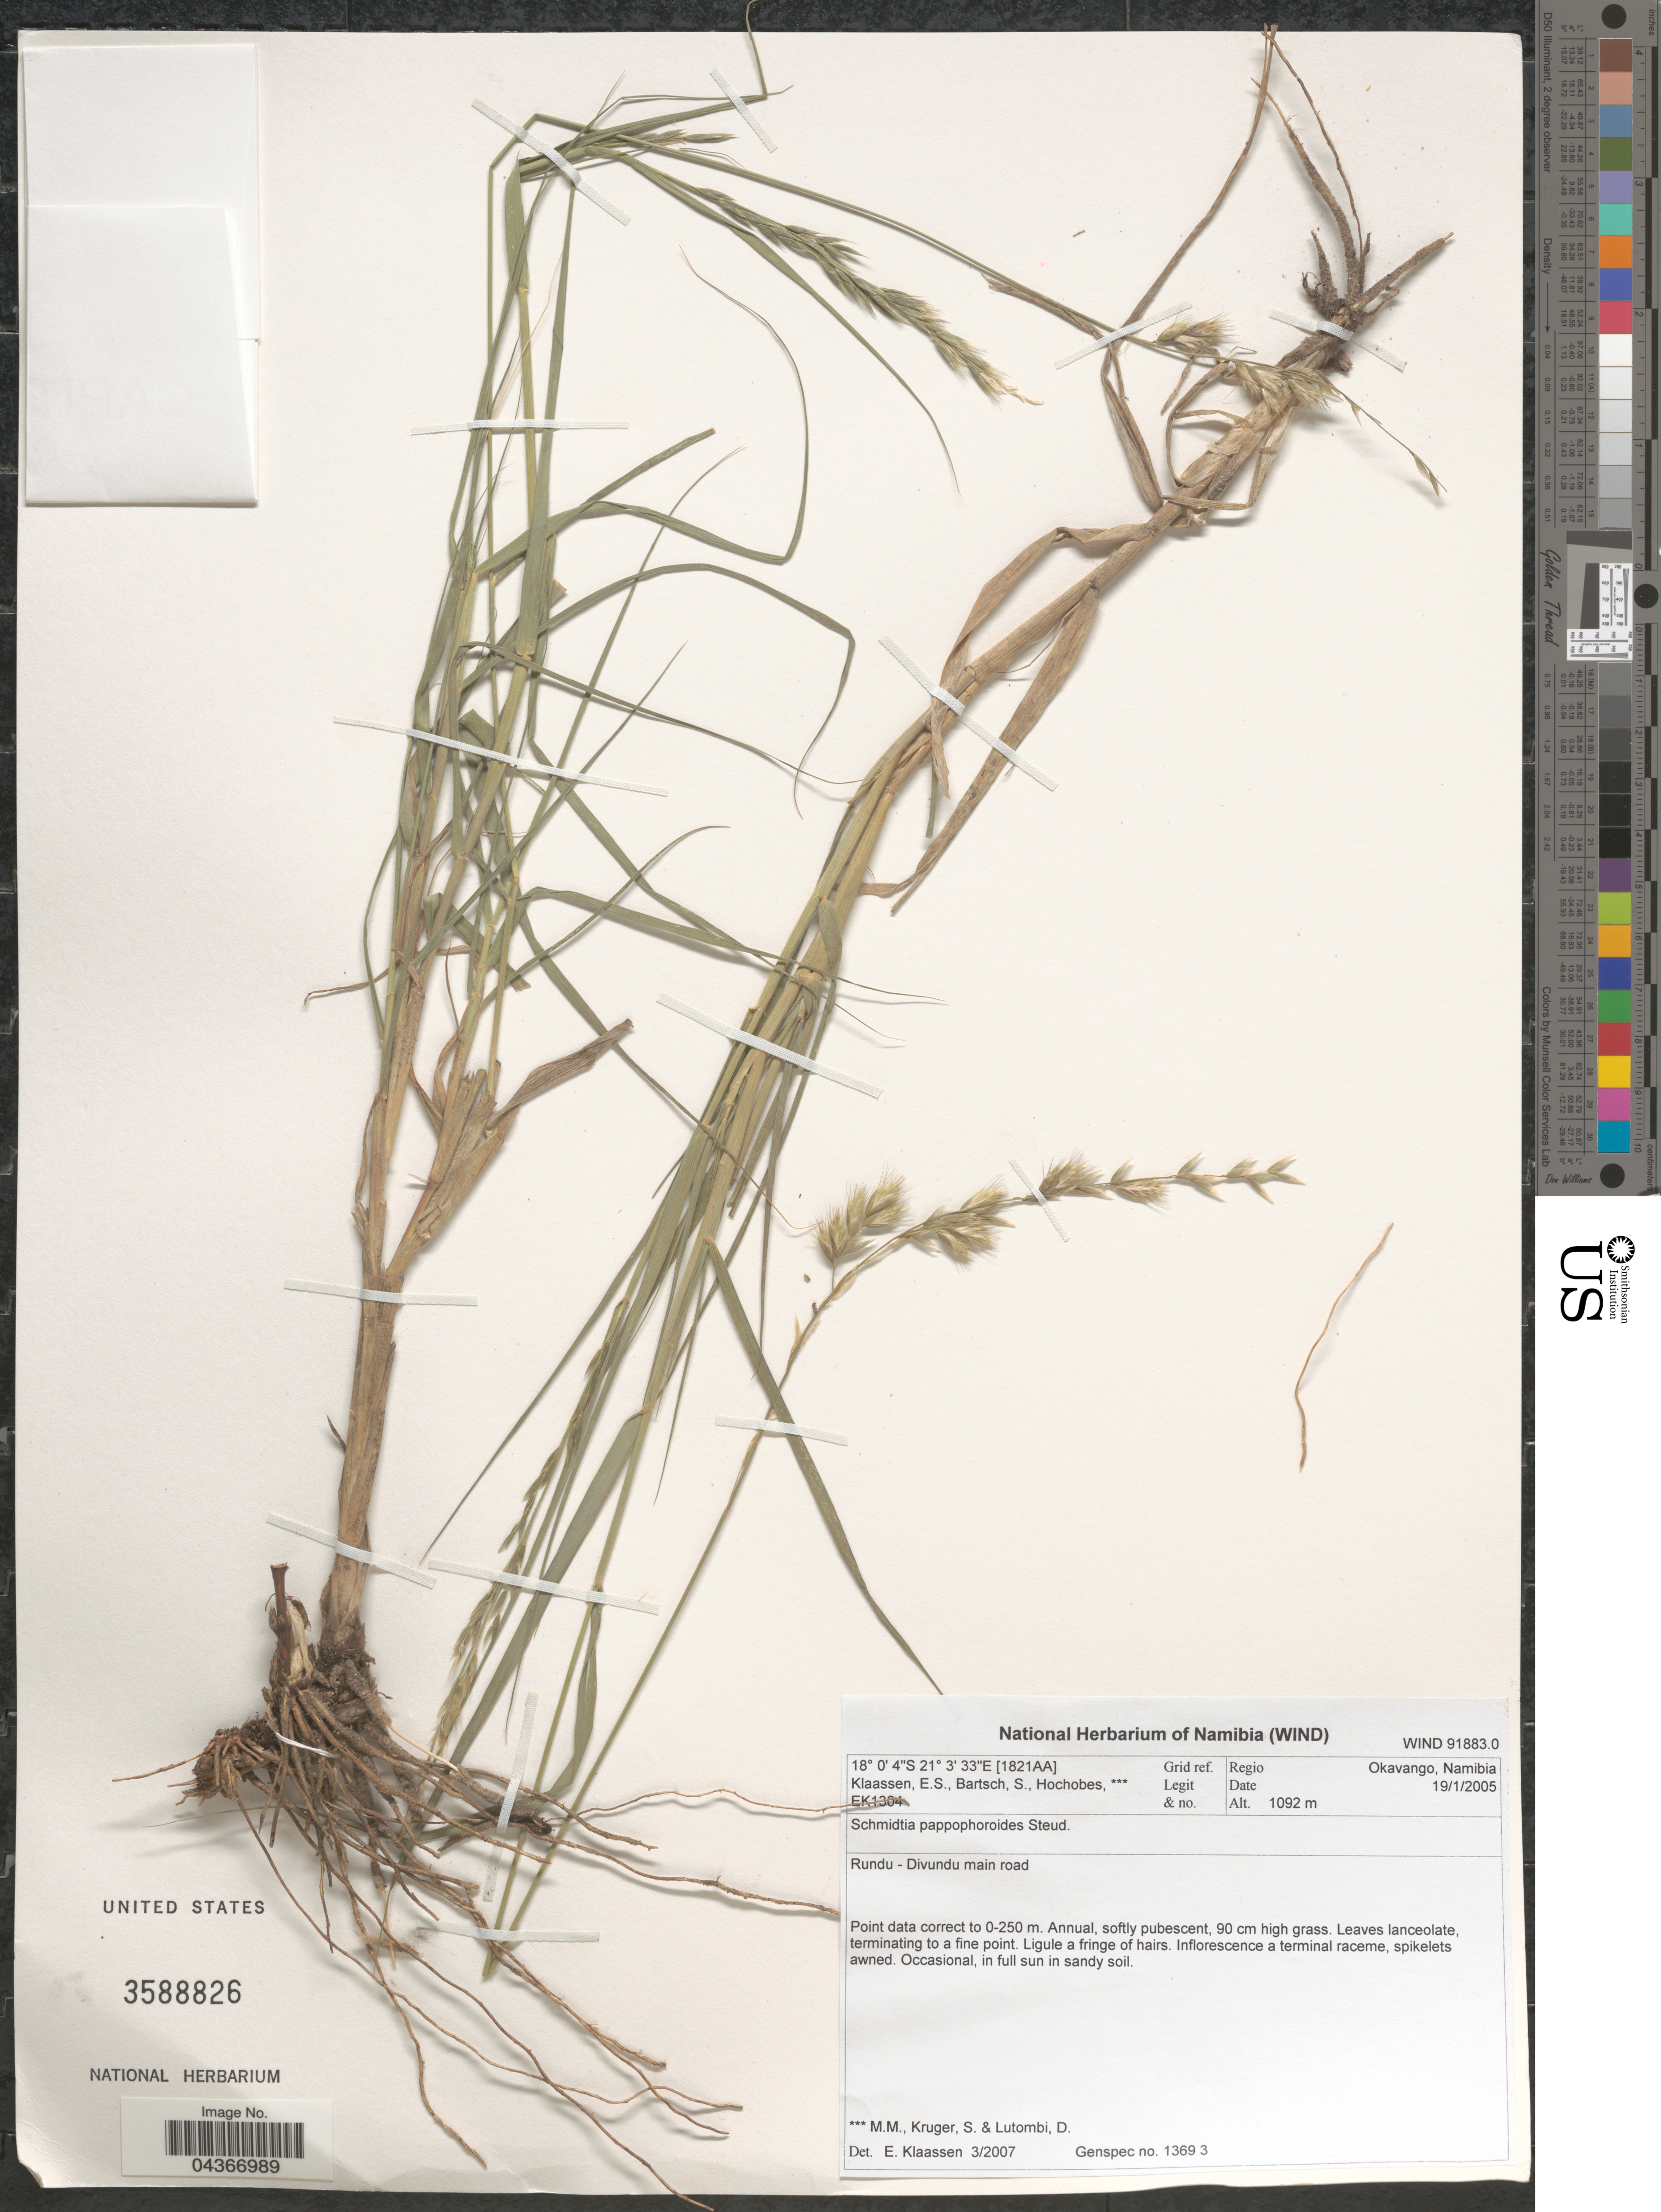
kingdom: Plantae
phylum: Tracheophyta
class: Liliopsida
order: Poales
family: Poaceae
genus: Schmidtia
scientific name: Schmidtia pappophoroides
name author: Steud. ex J.A. Schmidt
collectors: E. S. Klaassen, S. Bartsch, M. Hochobes, S. Kruger & D. Lutombi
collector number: EK1304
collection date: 2005-01-19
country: Namibia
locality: Grid ref. [1821AA]. Regio Okavango, Namibia. Rundu - Divundu main road.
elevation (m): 1092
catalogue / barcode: US 3588826